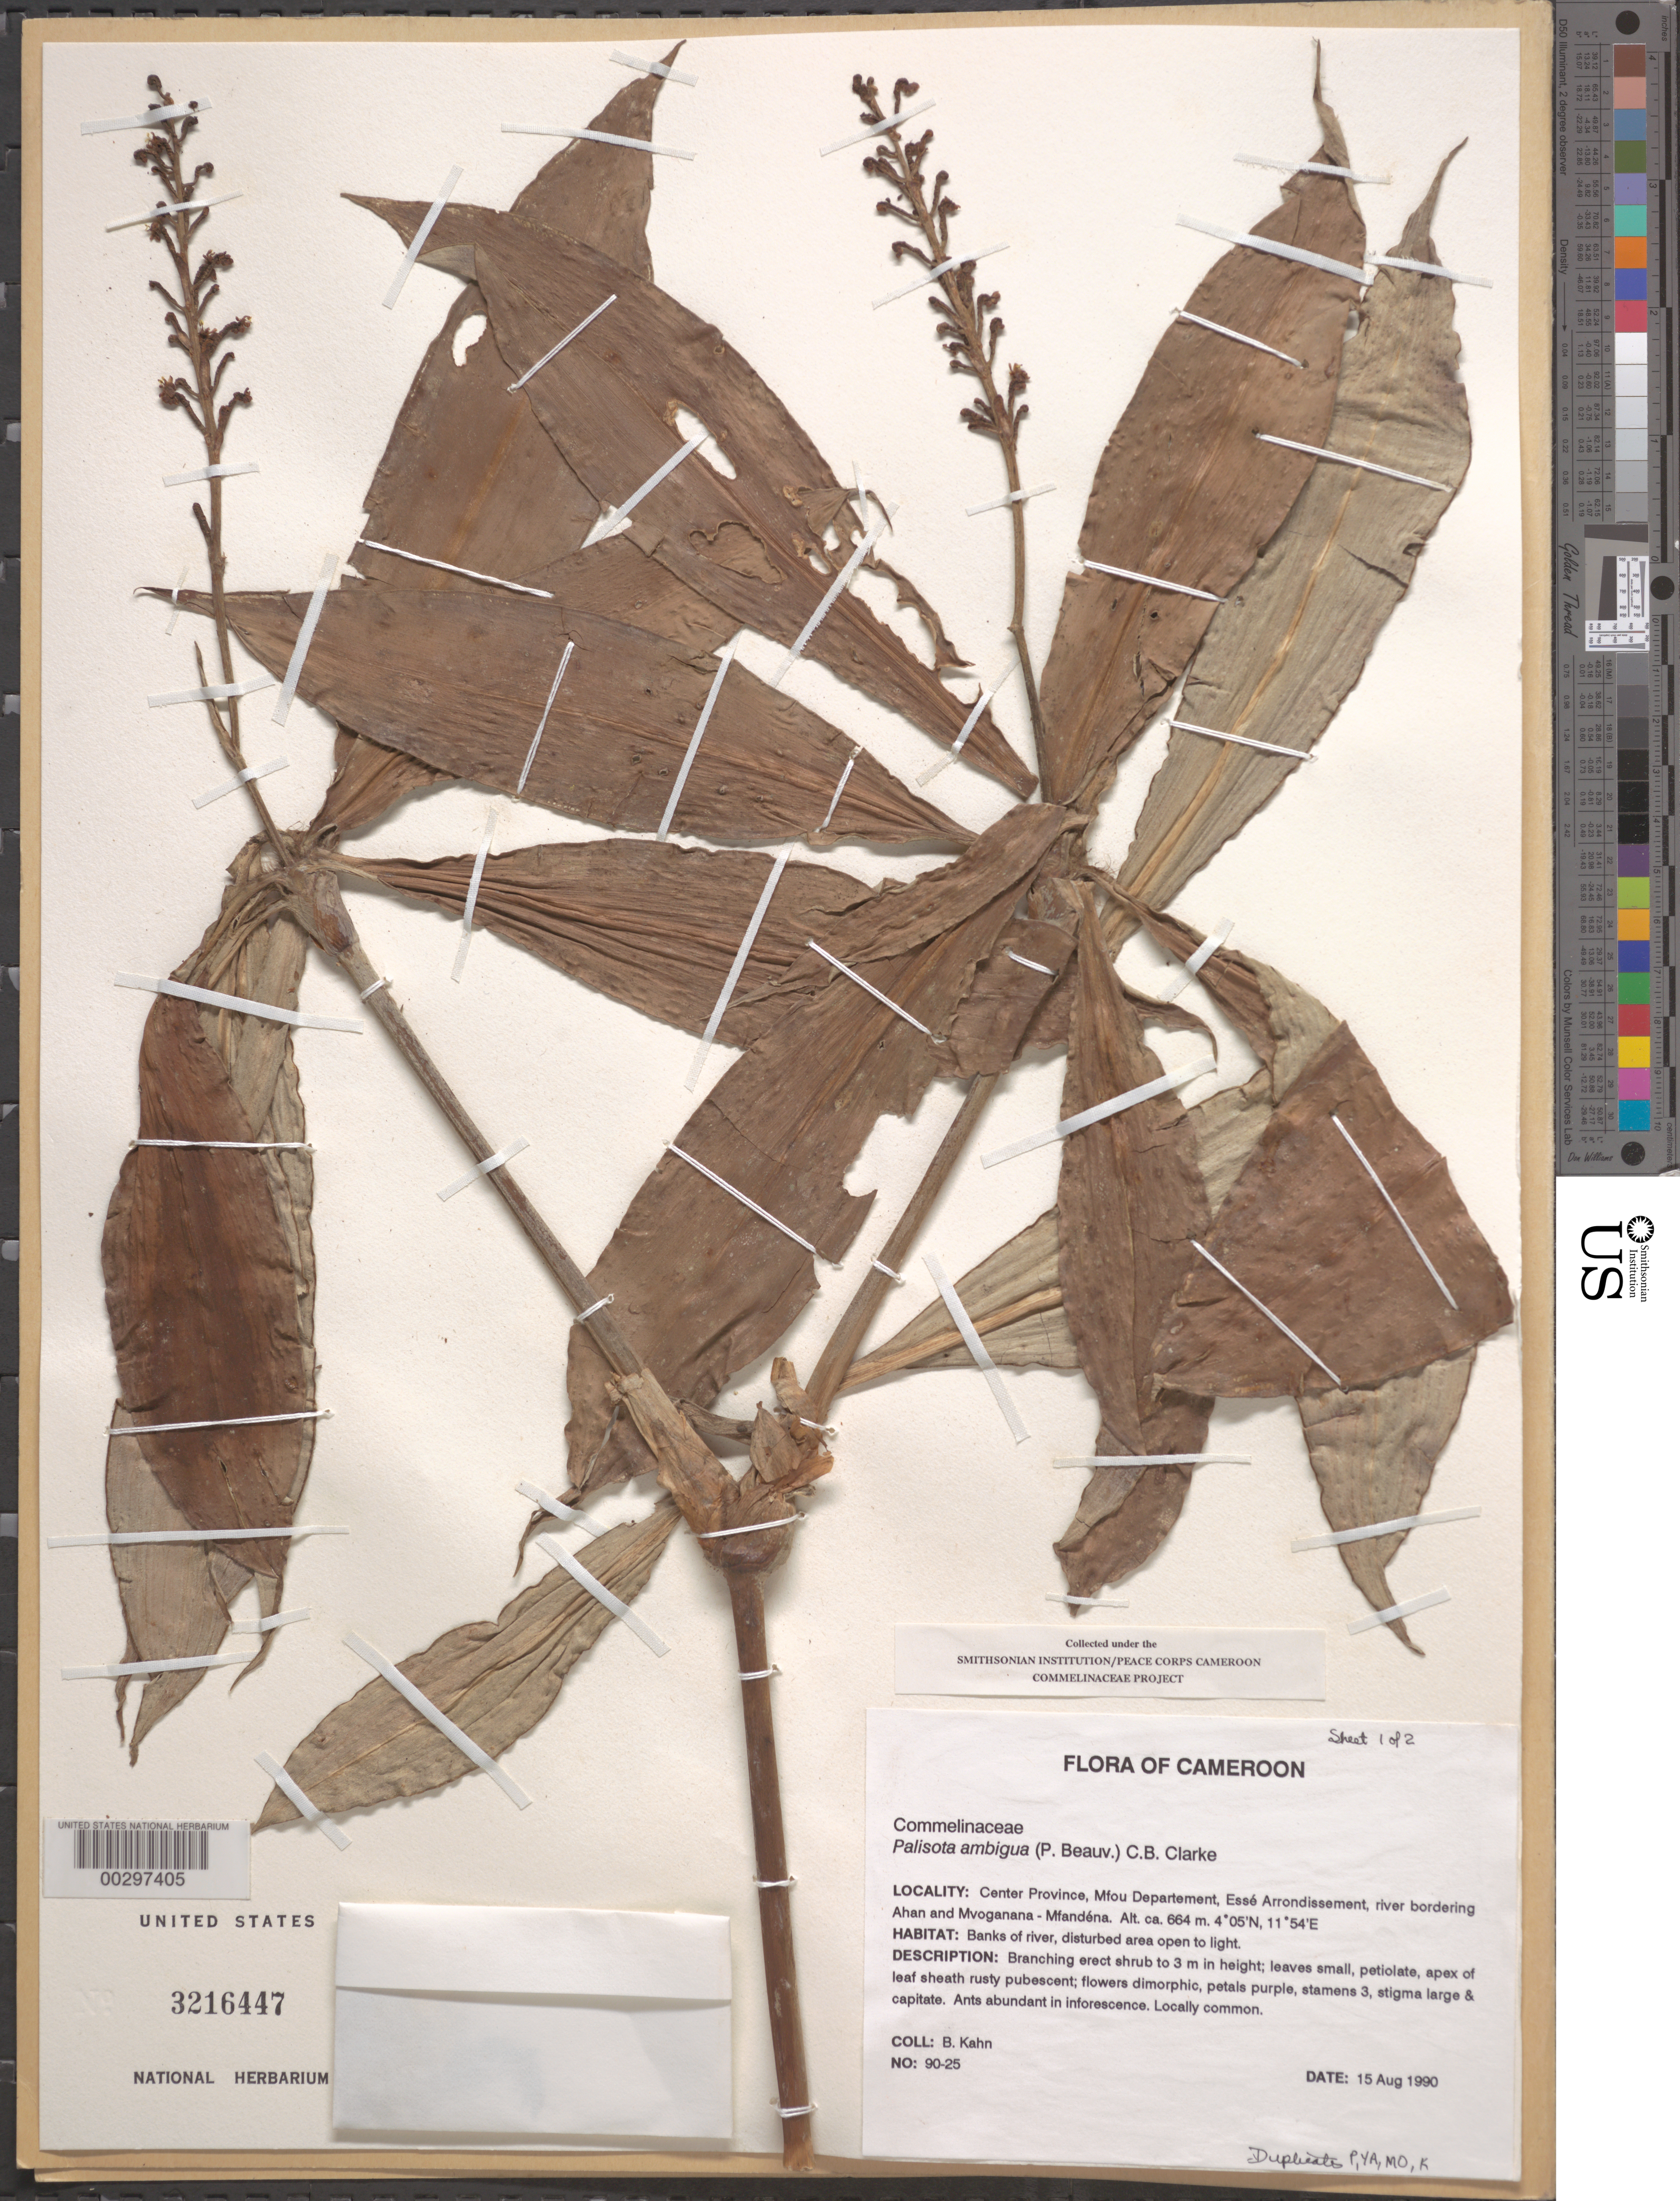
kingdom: Plantae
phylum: Tracheophyta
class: Liliopsida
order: Commelinales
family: Commelinaceae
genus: Palisota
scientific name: Palisota ambigua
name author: (P. Beauv.) C.B. Clarke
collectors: B. Kahn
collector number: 90-25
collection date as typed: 15 Aug 1990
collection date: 1990-08-15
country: Cameroon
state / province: Centre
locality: Mfou, esse arrondissement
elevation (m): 664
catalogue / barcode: US 3216447